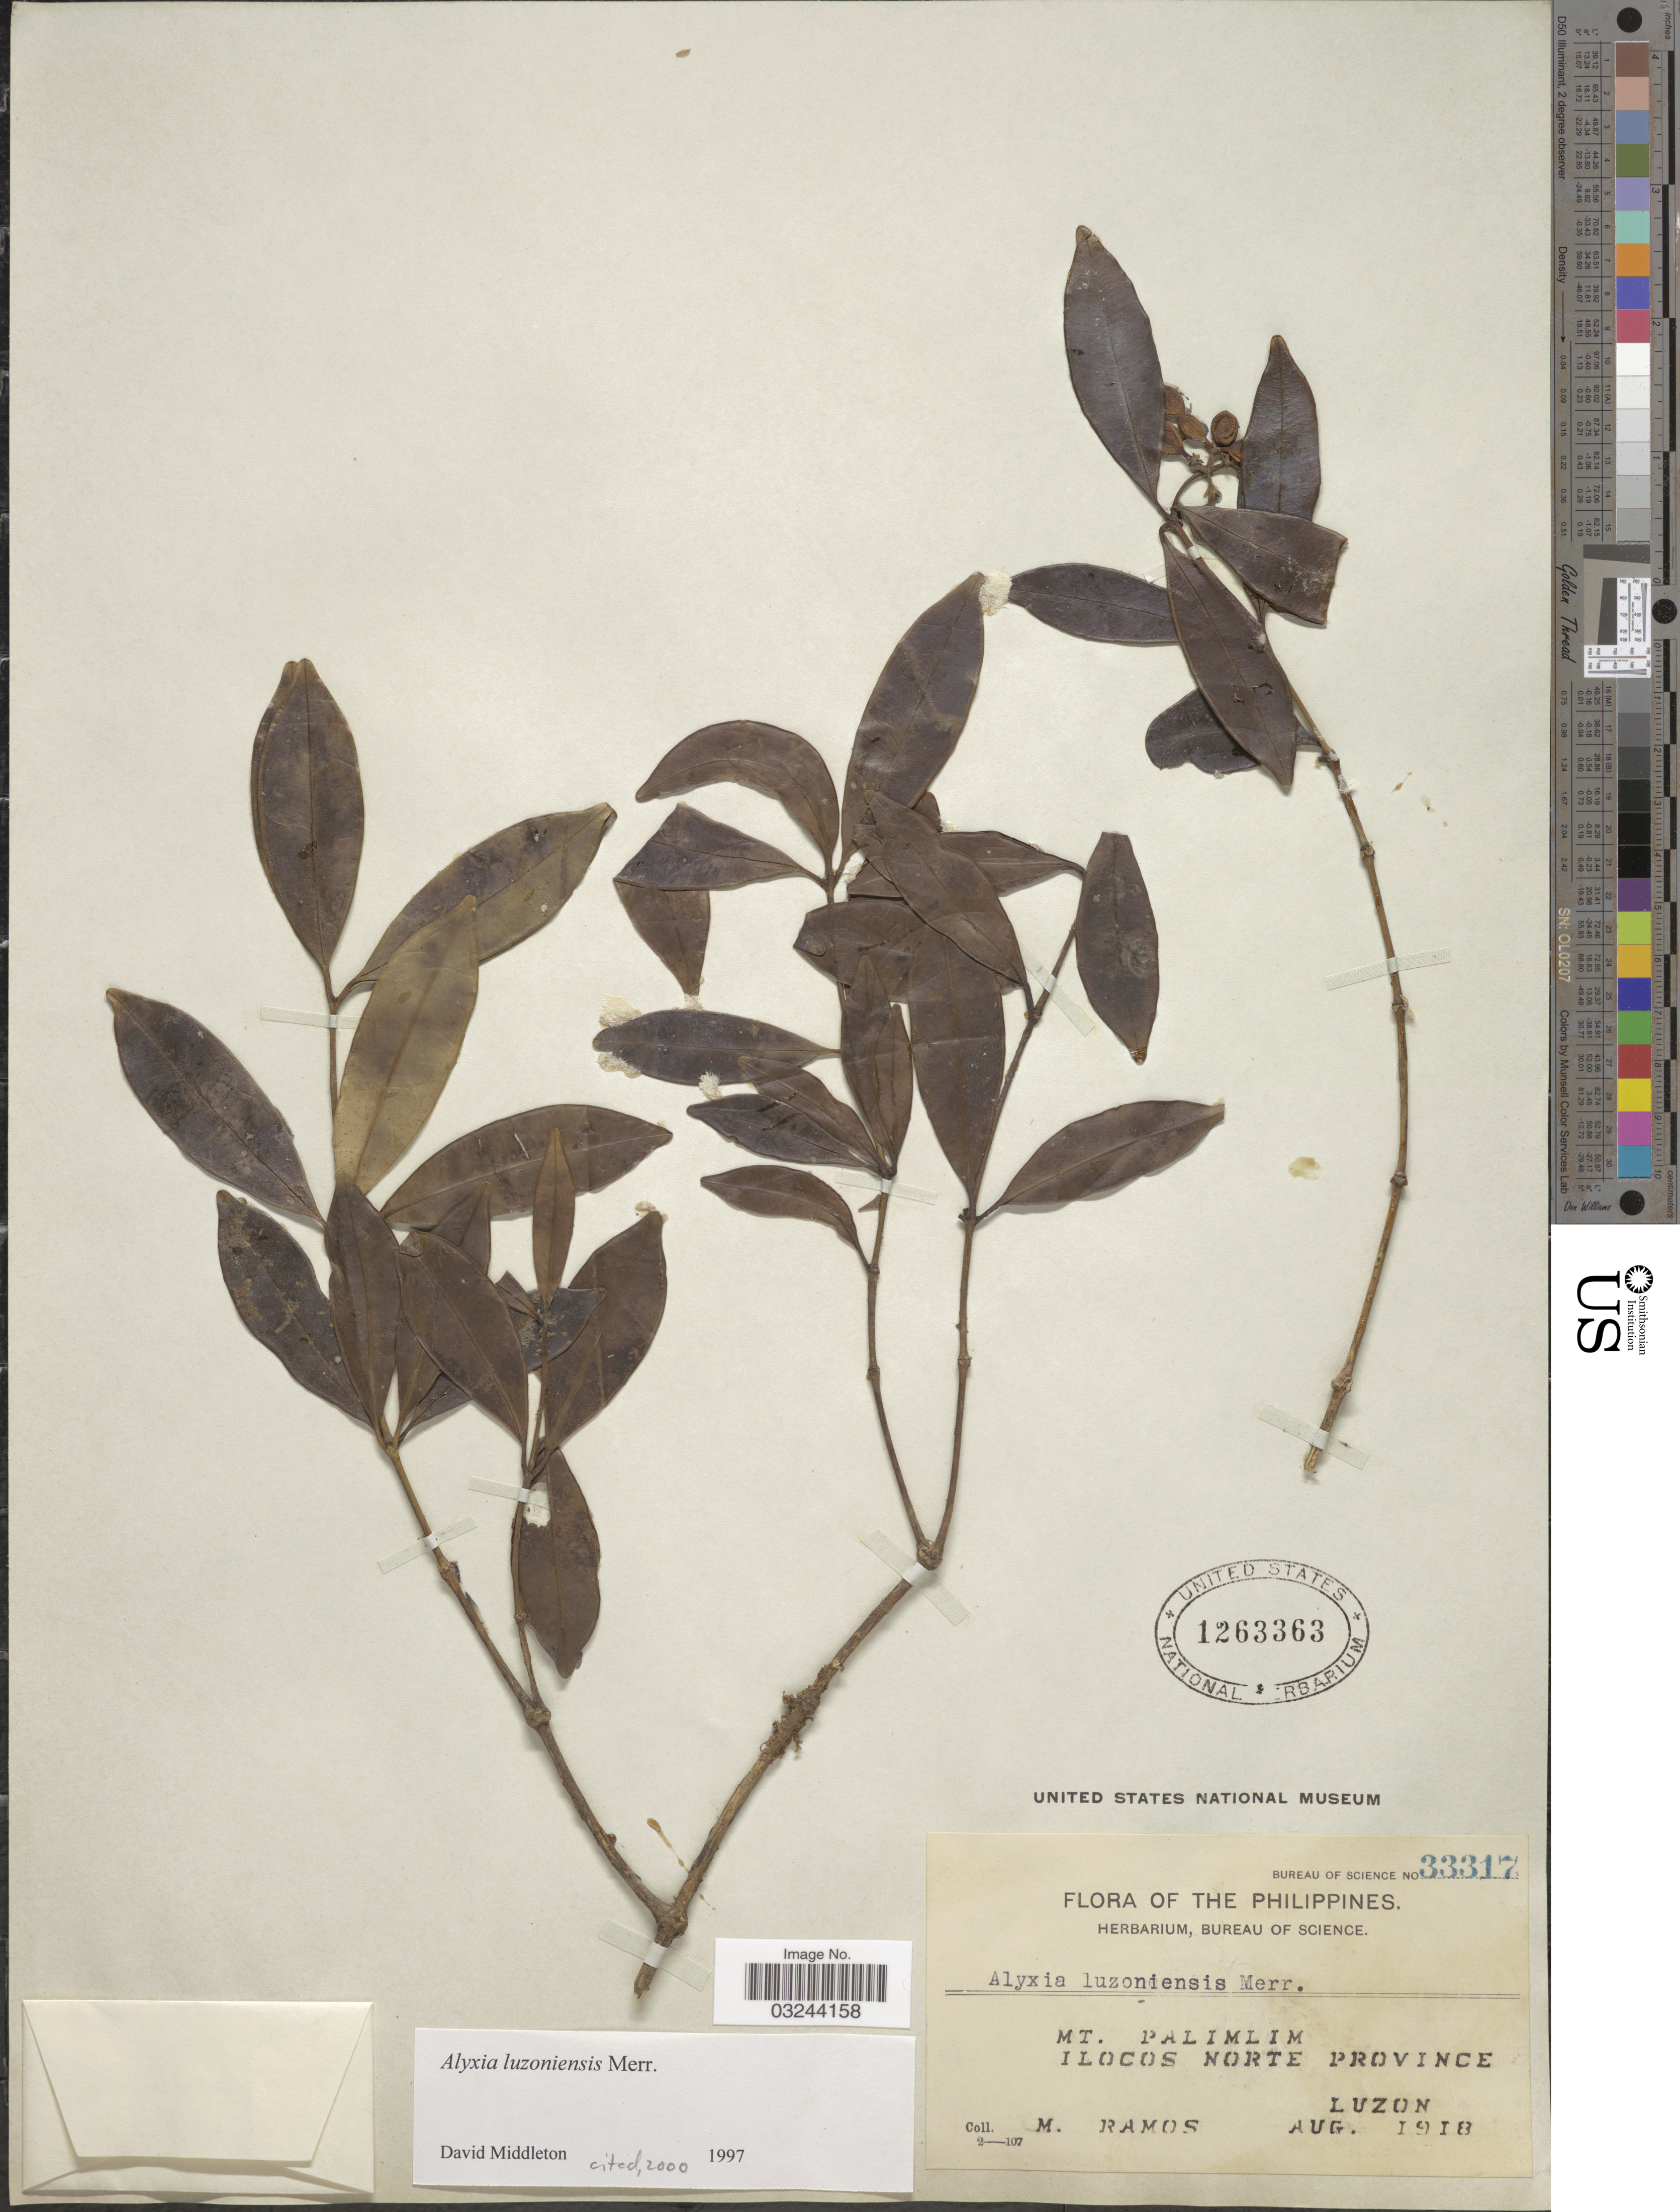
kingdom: Plantae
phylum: Tracheophyta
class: Magnoliopsida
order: Gentianales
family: Apocynaceae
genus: Alyxia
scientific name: Alyxia luzoniensis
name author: Merr.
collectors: M. Ramos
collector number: Bureau of Science 33317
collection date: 1918-08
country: Philippines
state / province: Ilocos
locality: Mt. Palimlim, Ilocos Norte Province, Luzon.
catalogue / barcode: US 1263363